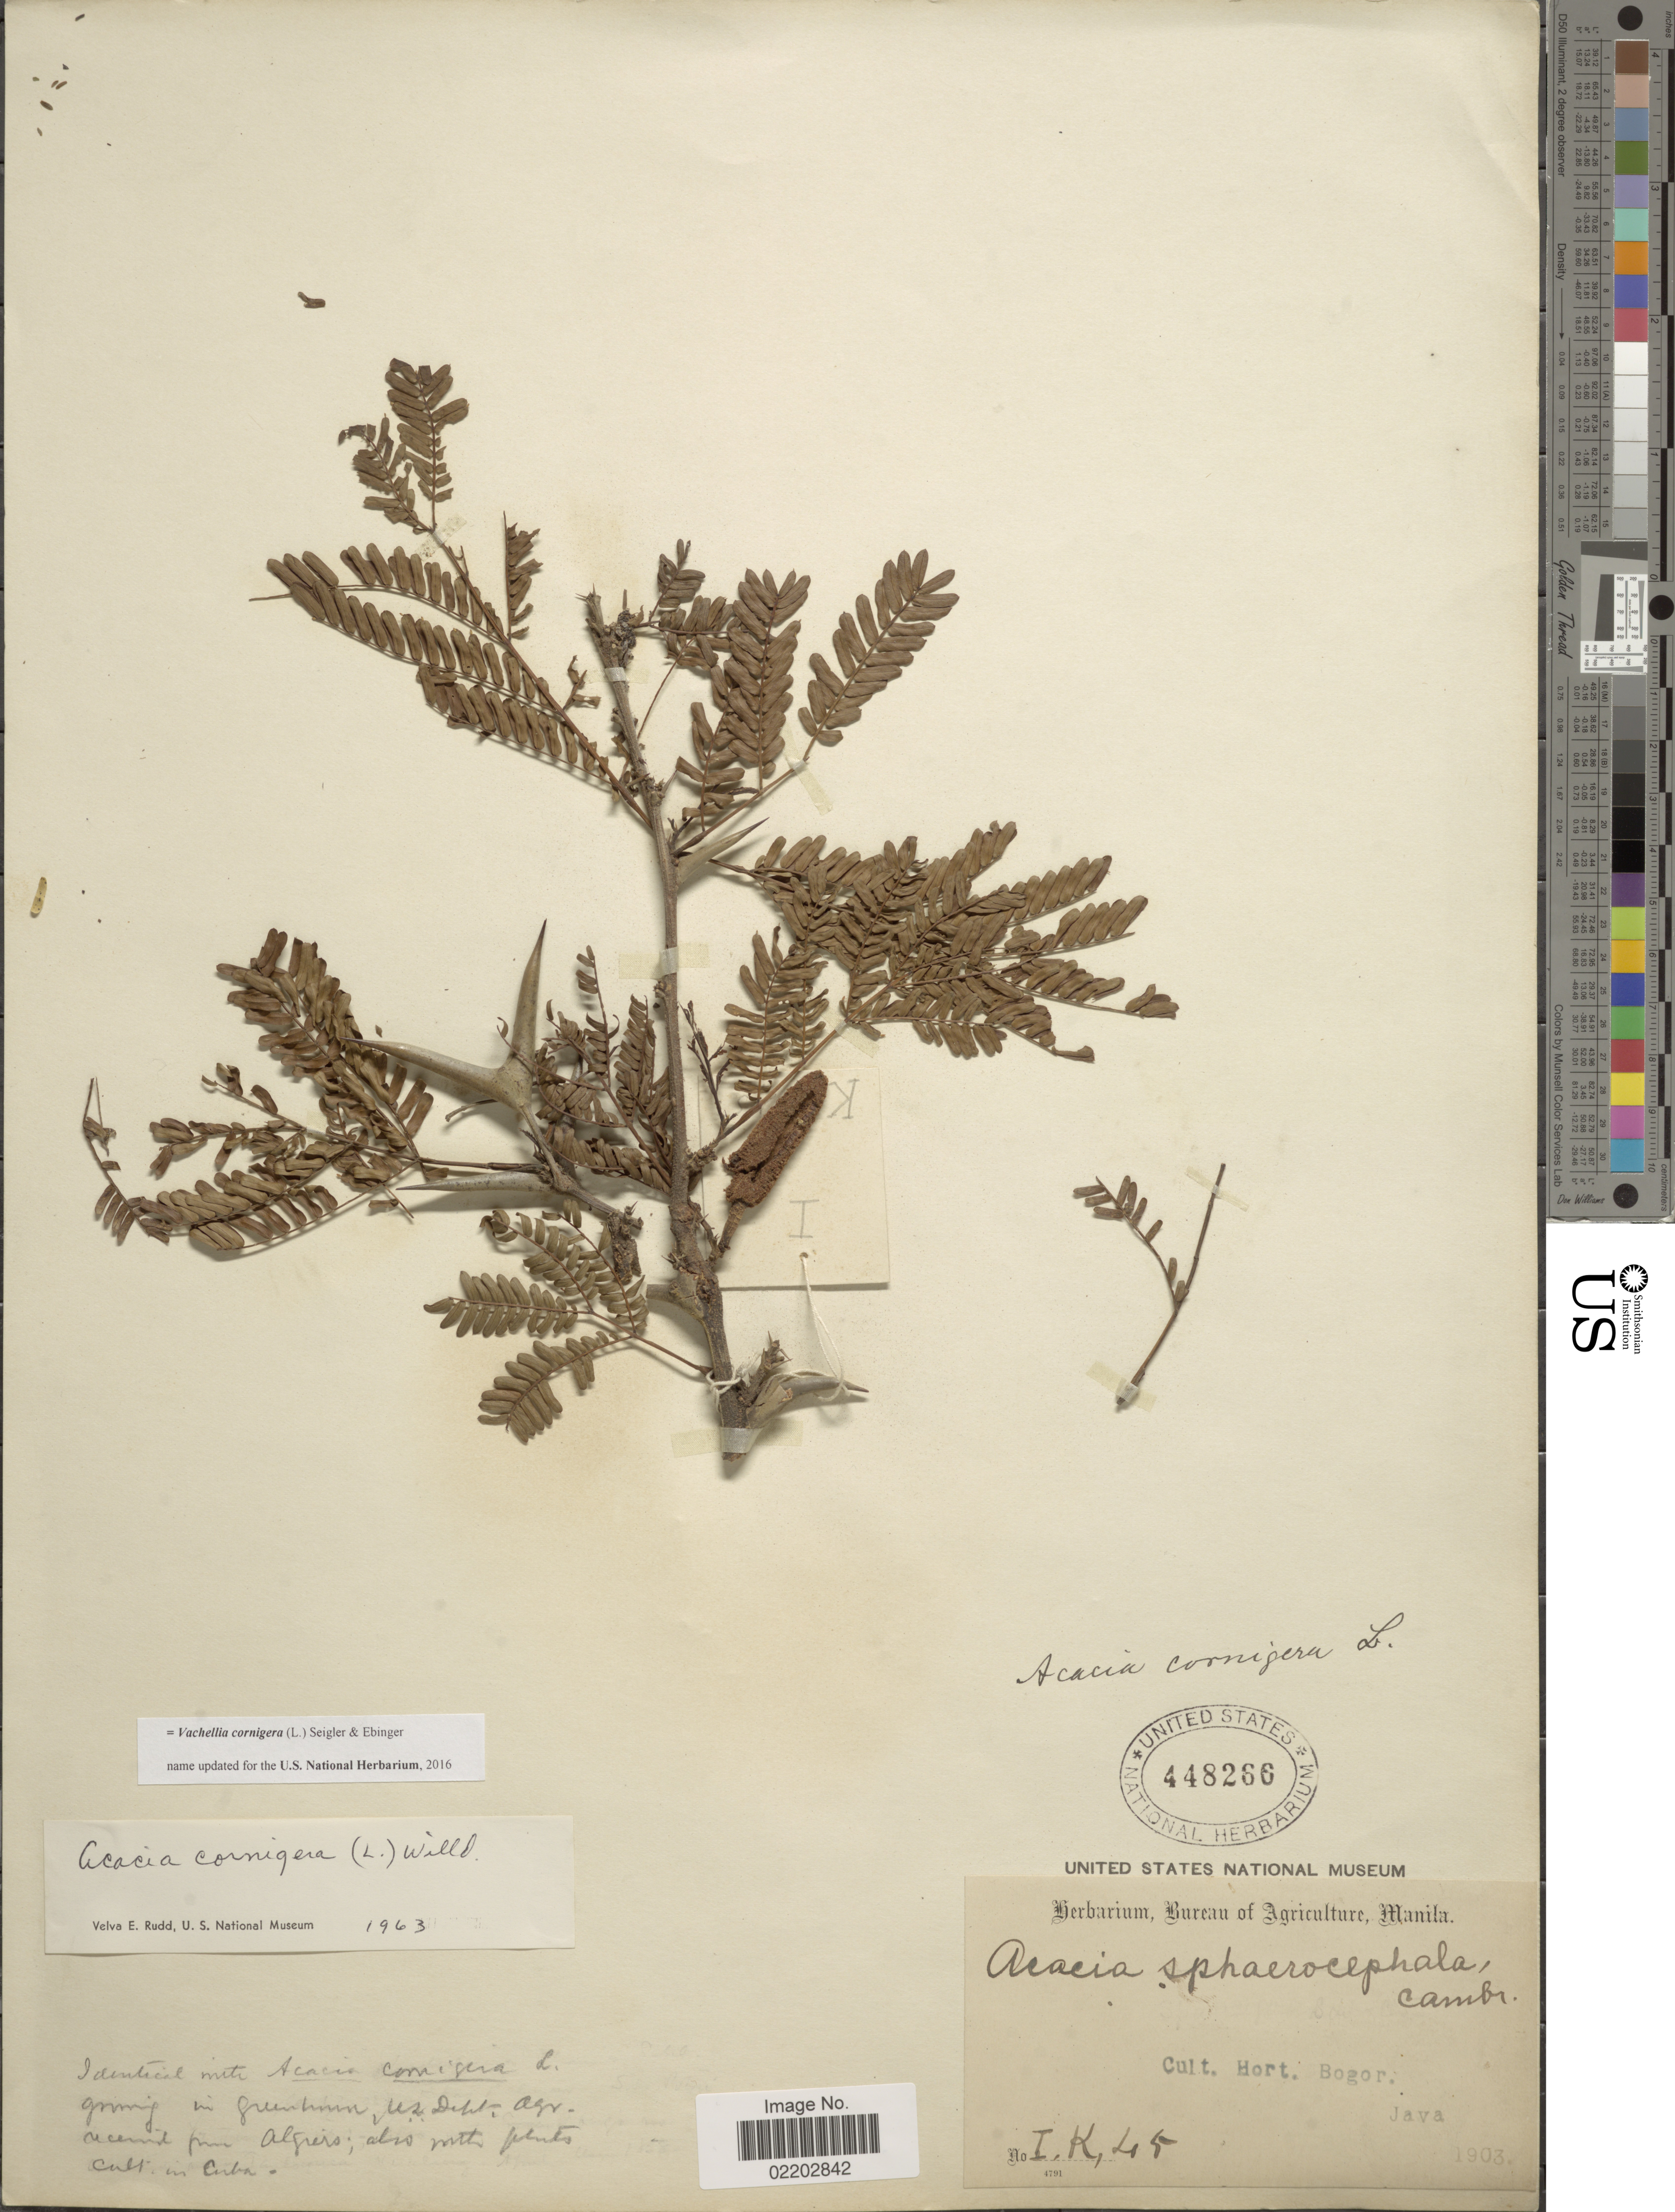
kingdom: Plantae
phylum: Tracheophyta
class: Magnoliopsida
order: Fabales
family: Fabaceae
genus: Vachellia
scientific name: Vachellia cornigera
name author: (L.) Seigler & Ebinger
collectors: ex Herb. Bur. Agric. Manila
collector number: IK45*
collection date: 1903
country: Indonesia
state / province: Java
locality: Hort, Bogor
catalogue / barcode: US 448266